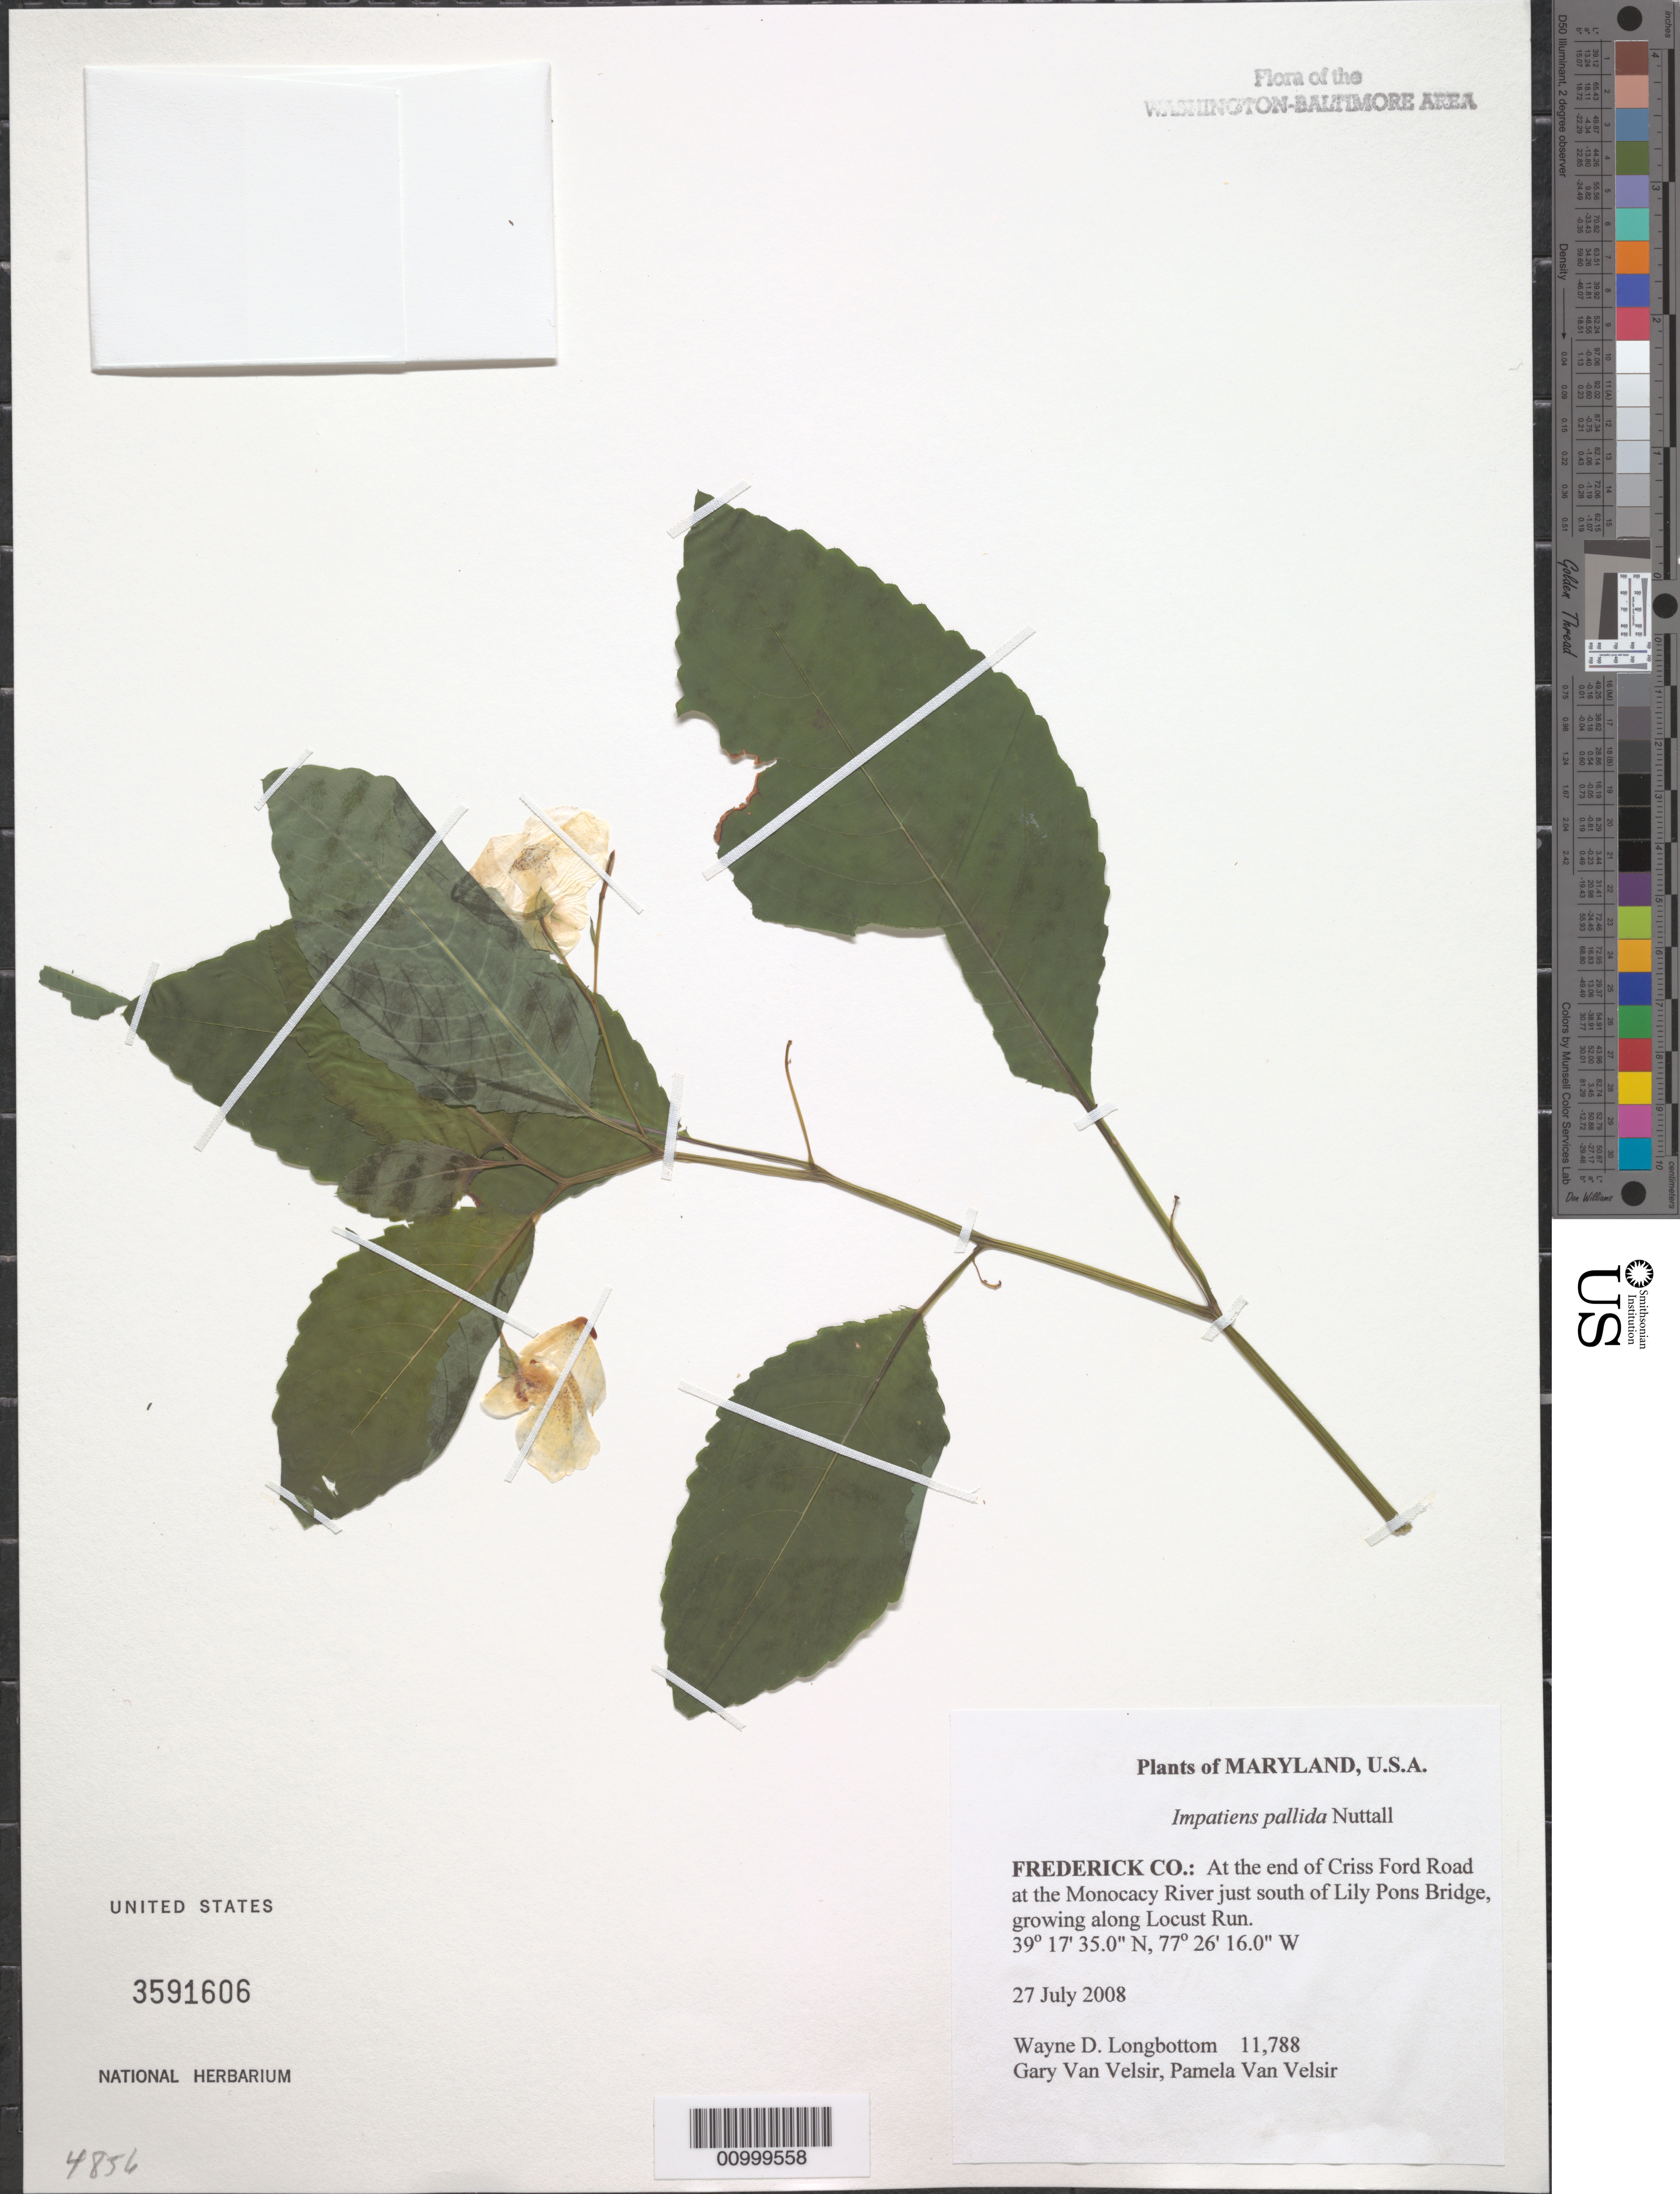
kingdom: Plantae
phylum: Tracheophyta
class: Magnoliopsida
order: Ericales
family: Balsaminaceae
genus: Impatiens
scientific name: Impatiens pallida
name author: Nutt.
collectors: W. D. Longbottom, G. Van Velsir & P. Van Velsir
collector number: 11788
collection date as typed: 27 July 2008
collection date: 2008-07-27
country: United States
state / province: Maryland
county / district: Frederick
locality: At the end of Criss Ford Road at the Monocacy River just south of Lily Pons Bridge, along Locust Run.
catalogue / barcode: US 3591606